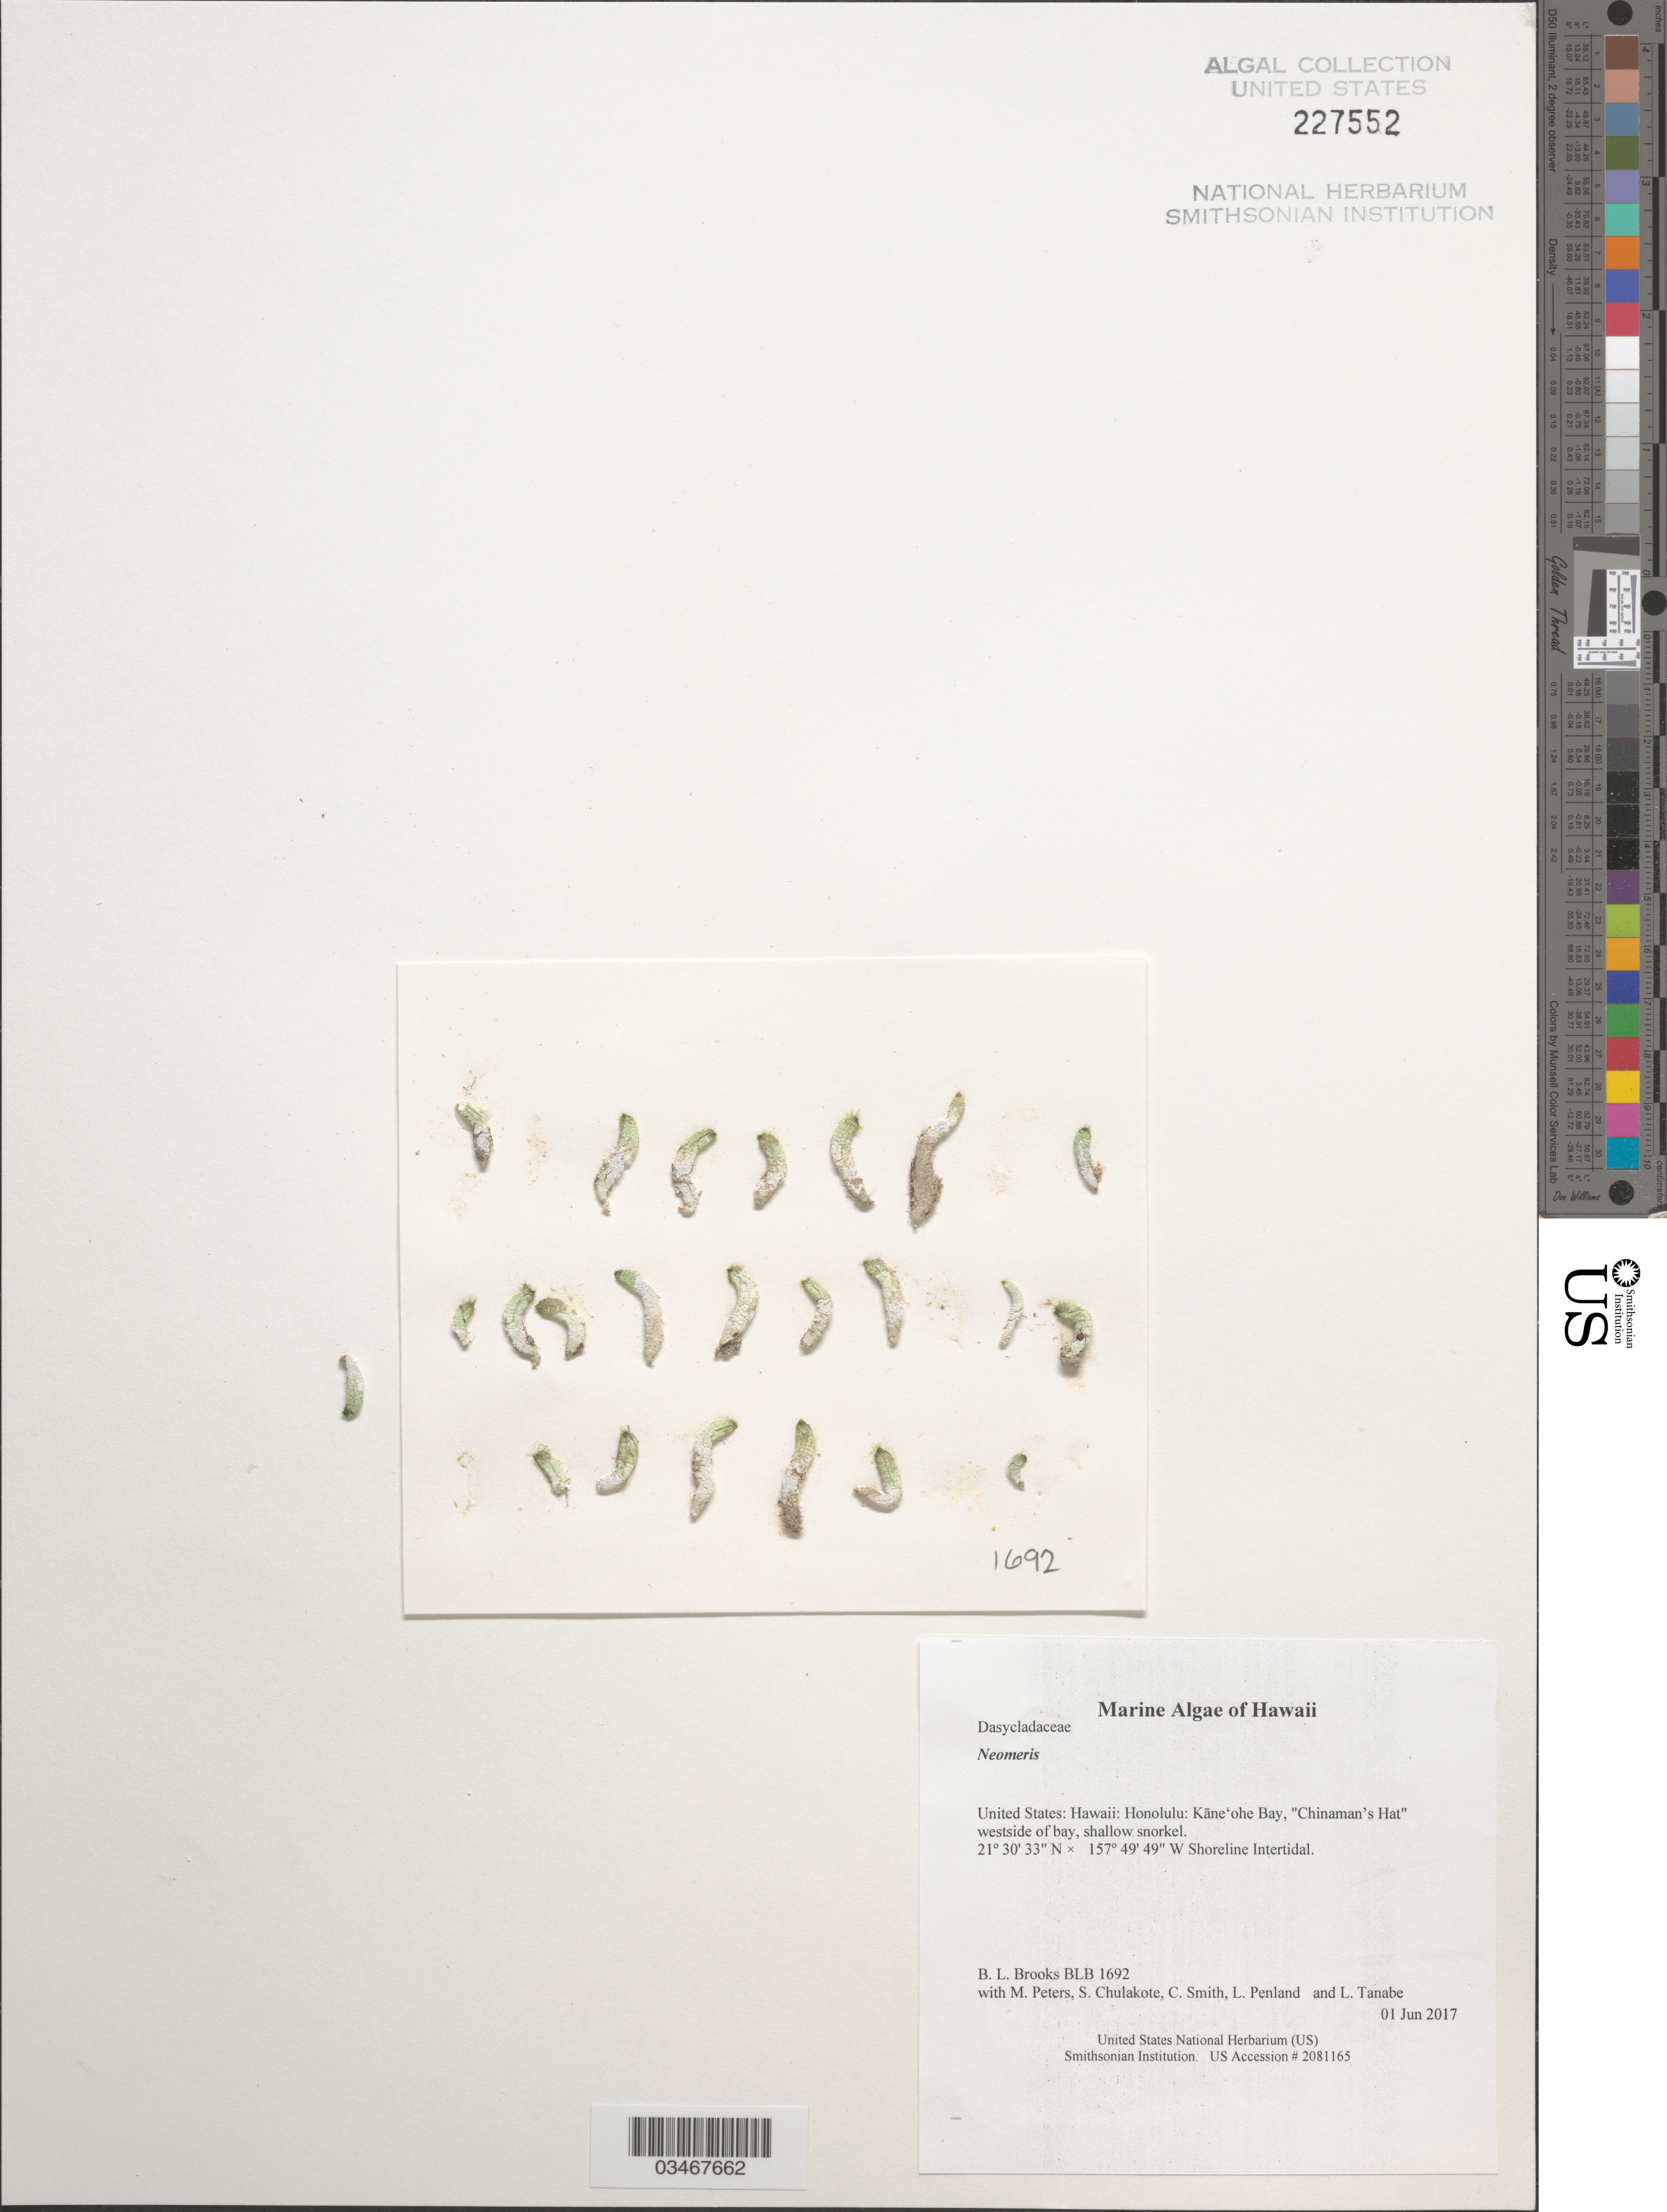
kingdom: Plantae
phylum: Chlorophyta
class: Ulvophyceae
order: Dasycladales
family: Dasycladaceae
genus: Neomeris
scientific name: Neomeris sp.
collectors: B. Brooks et al.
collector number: BLB 1692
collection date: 2017-06-01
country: United States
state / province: Hawaii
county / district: Honolulu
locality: Honolulu: Kāne'ohe Bay, "Chinaman's Hat" westside of bay.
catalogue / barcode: US 227552